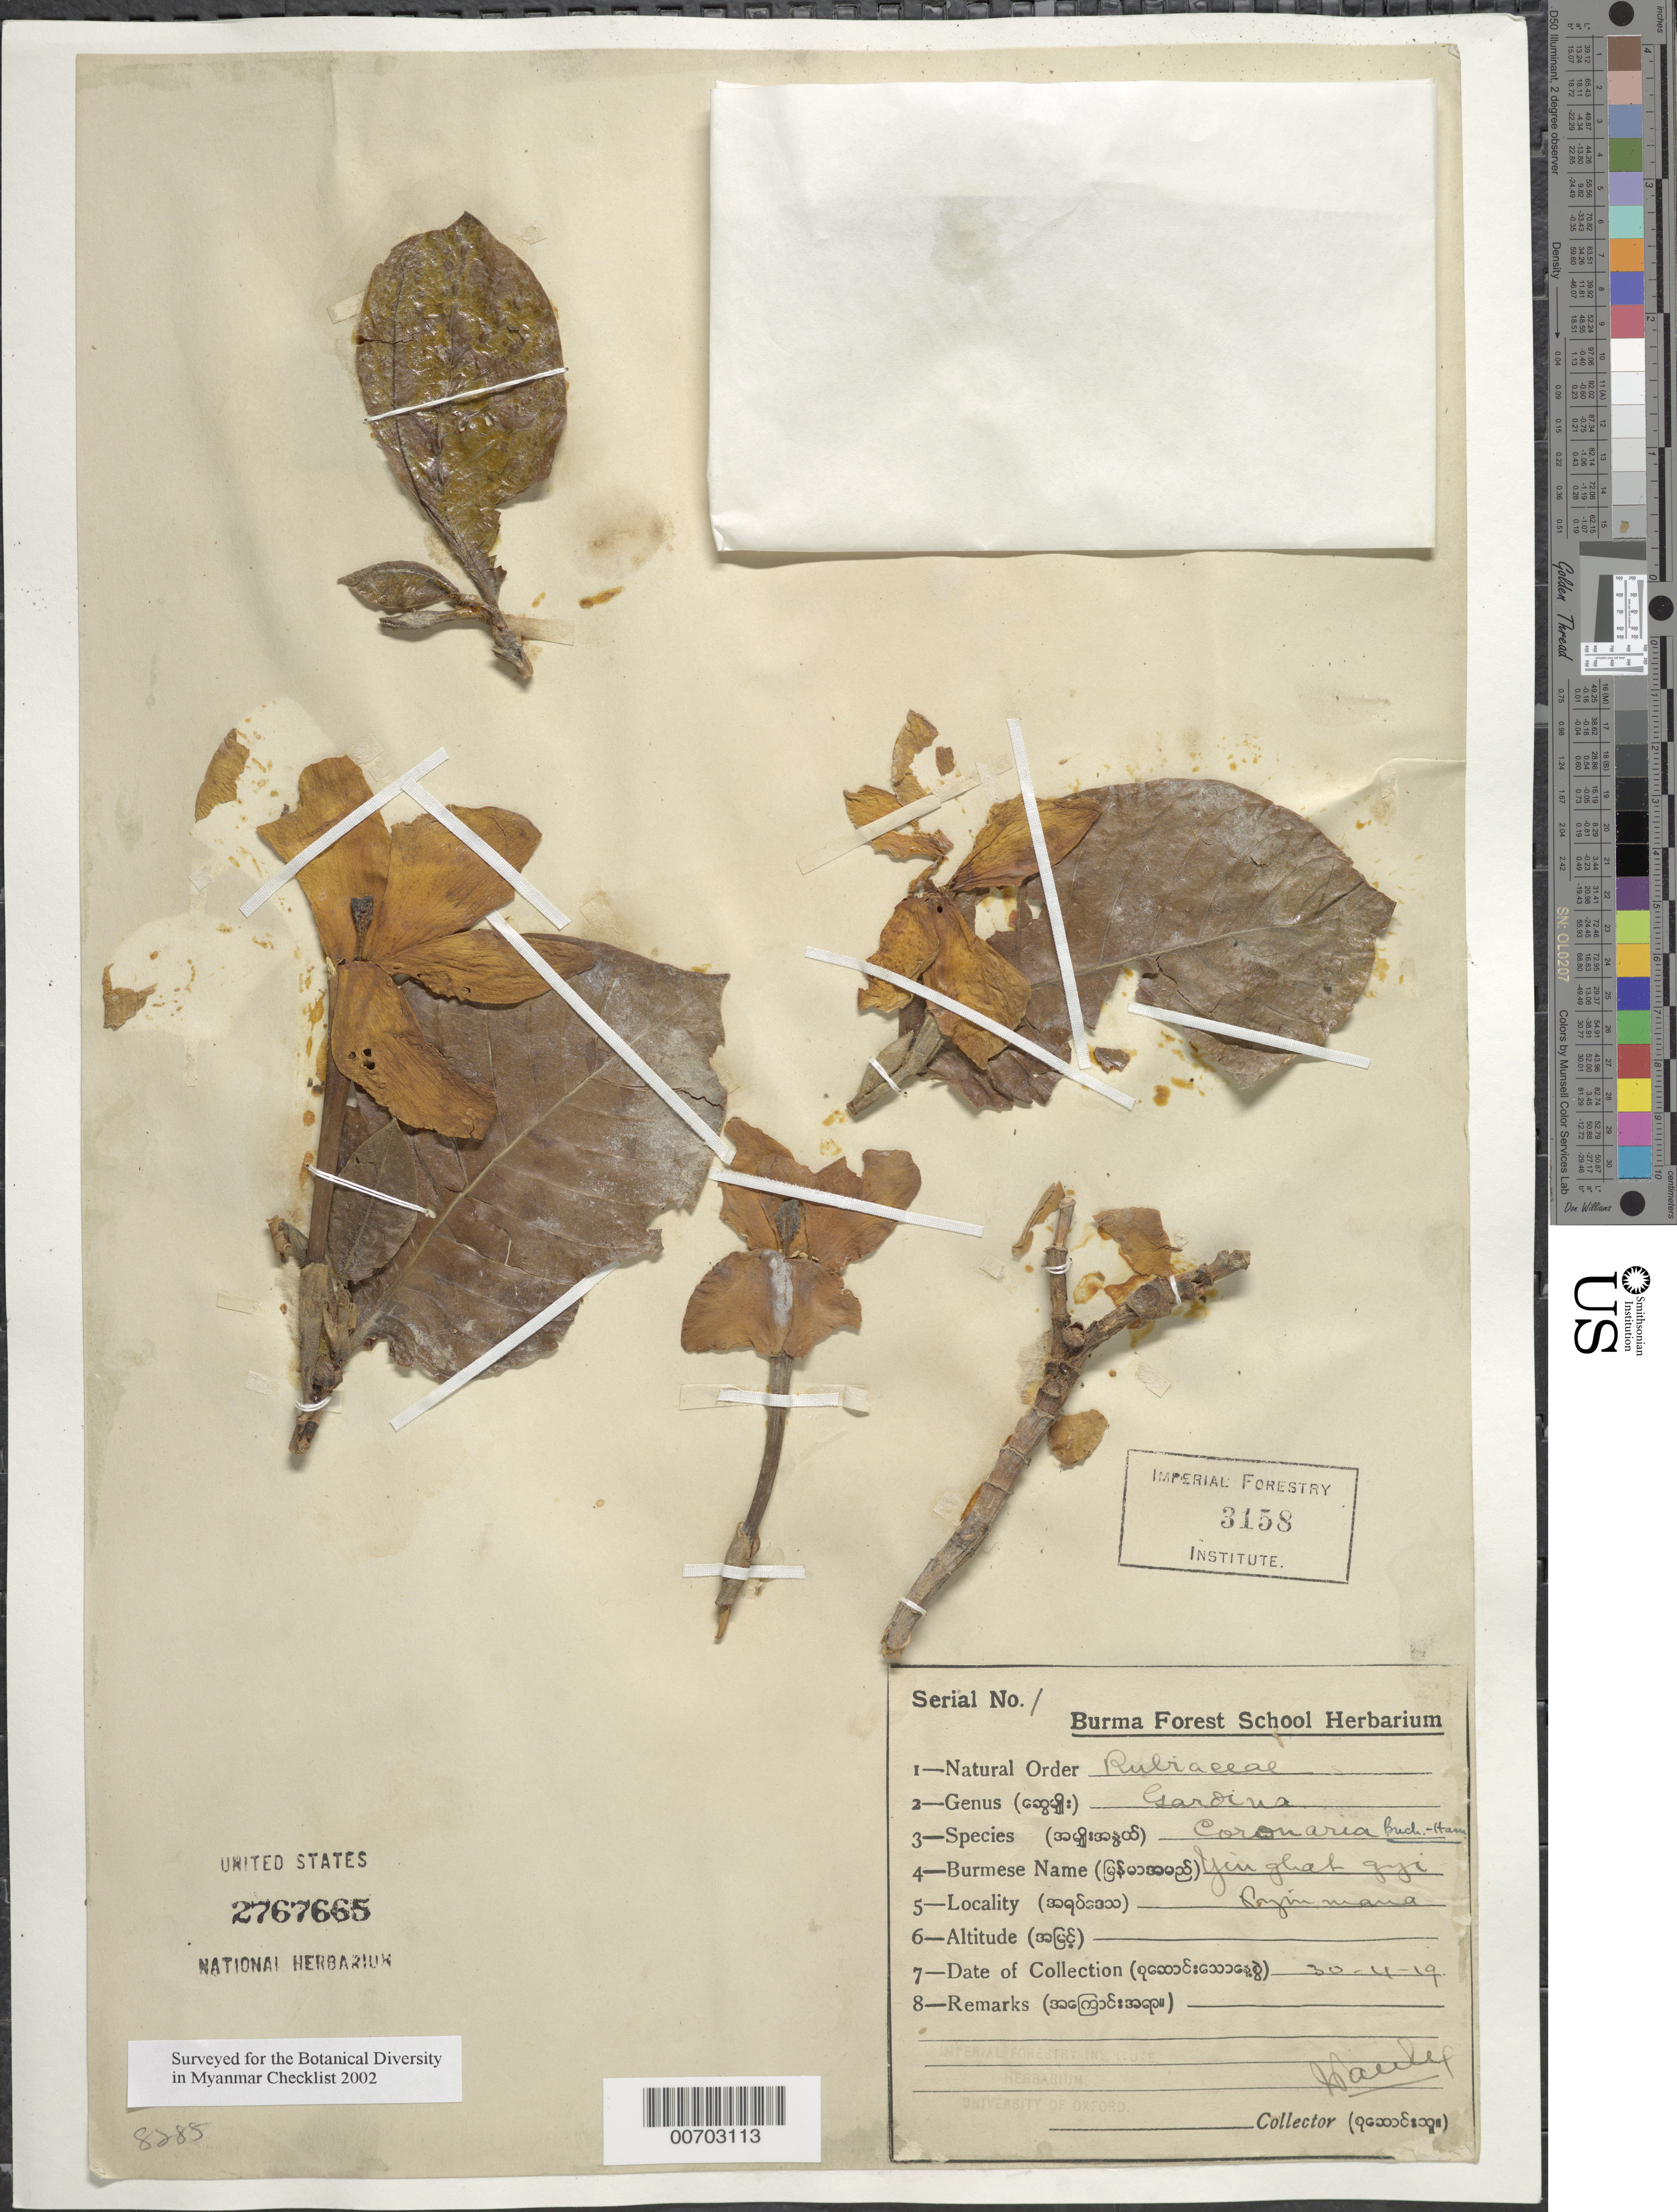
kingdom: Plantae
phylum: Tracheophyta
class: Magnoliopsida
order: Gentianales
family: Rubiaceae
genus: Gardenia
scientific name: Gardenia coronaria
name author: Buch.-Ham.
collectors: Burma Forest School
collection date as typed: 30 Nov 1919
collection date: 1919-11-30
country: Myanmar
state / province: Mandalay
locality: Pyinmana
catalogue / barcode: US 2767665